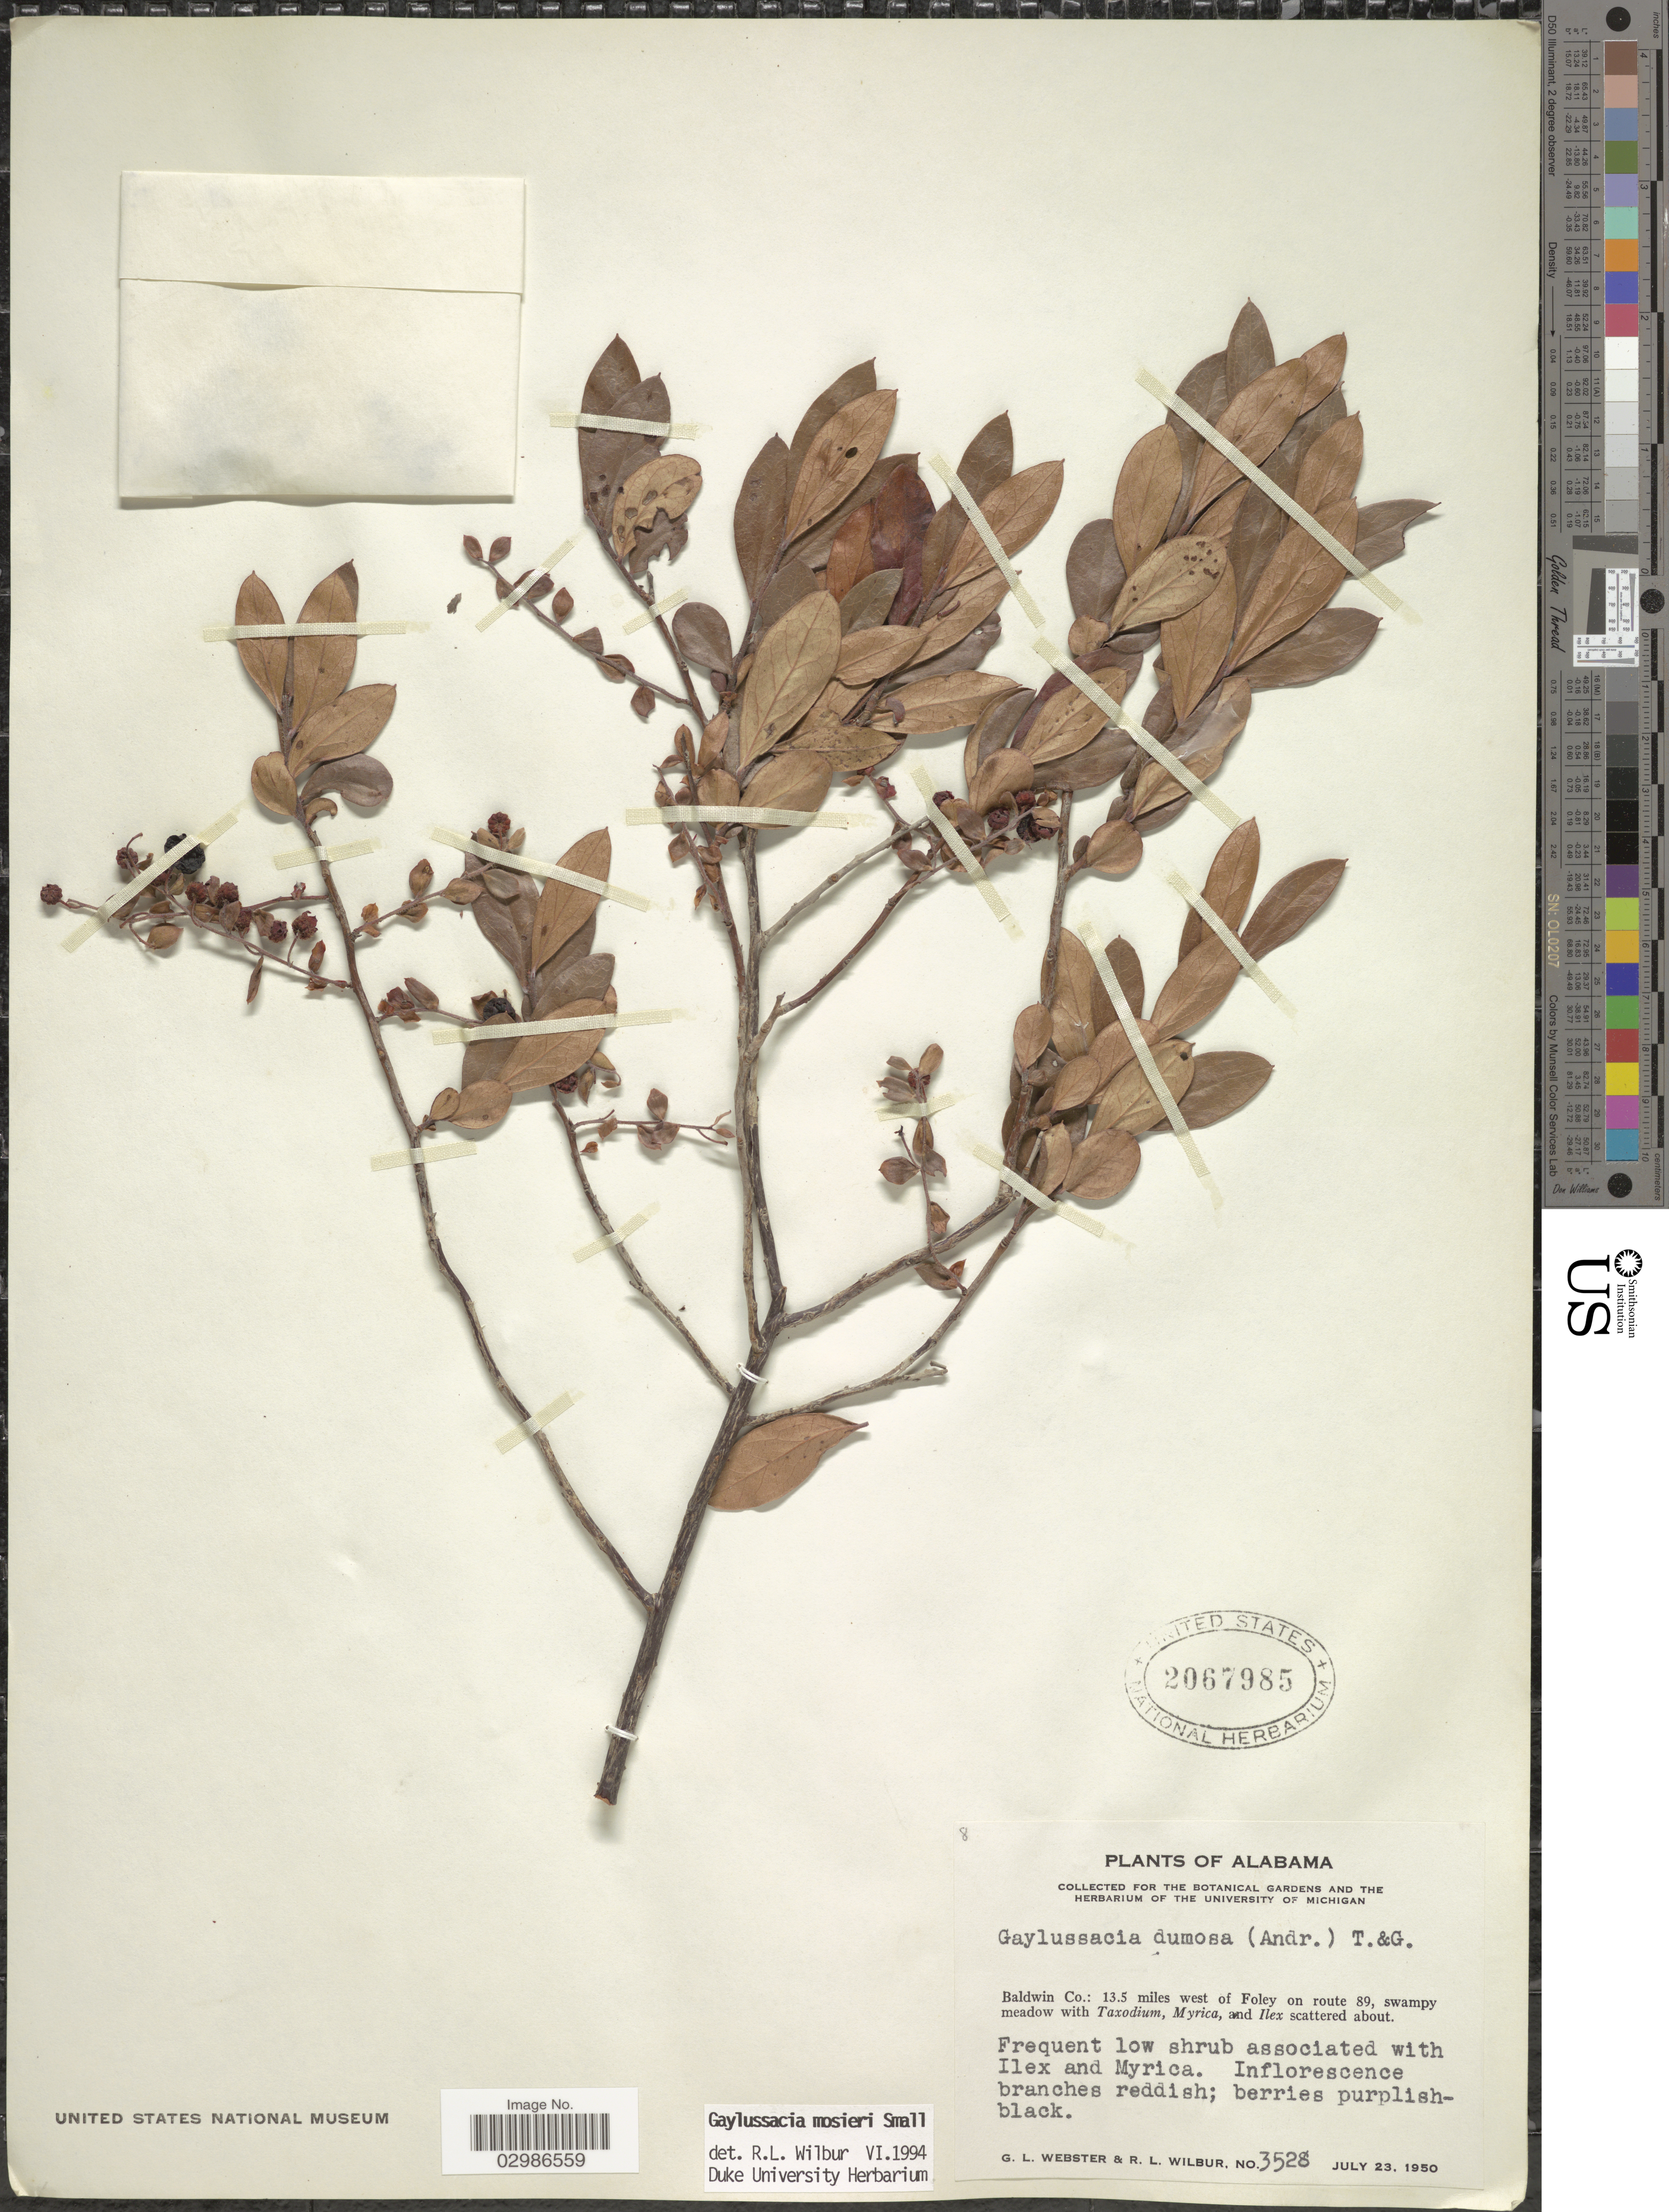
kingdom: Plantae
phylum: Tracheophyta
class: Magnoliopsida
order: Ericales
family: Ericaceae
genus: Gaylussacia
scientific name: Gaylussacia mosieri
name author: Small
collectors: G. L. Webster & R. L. Wilbur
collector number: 3528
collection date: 1950-07-23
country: United States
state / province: Alabama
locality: Baldwin Co.: 13.5 miles west of Foley on route 89.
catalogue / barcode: US 2067985